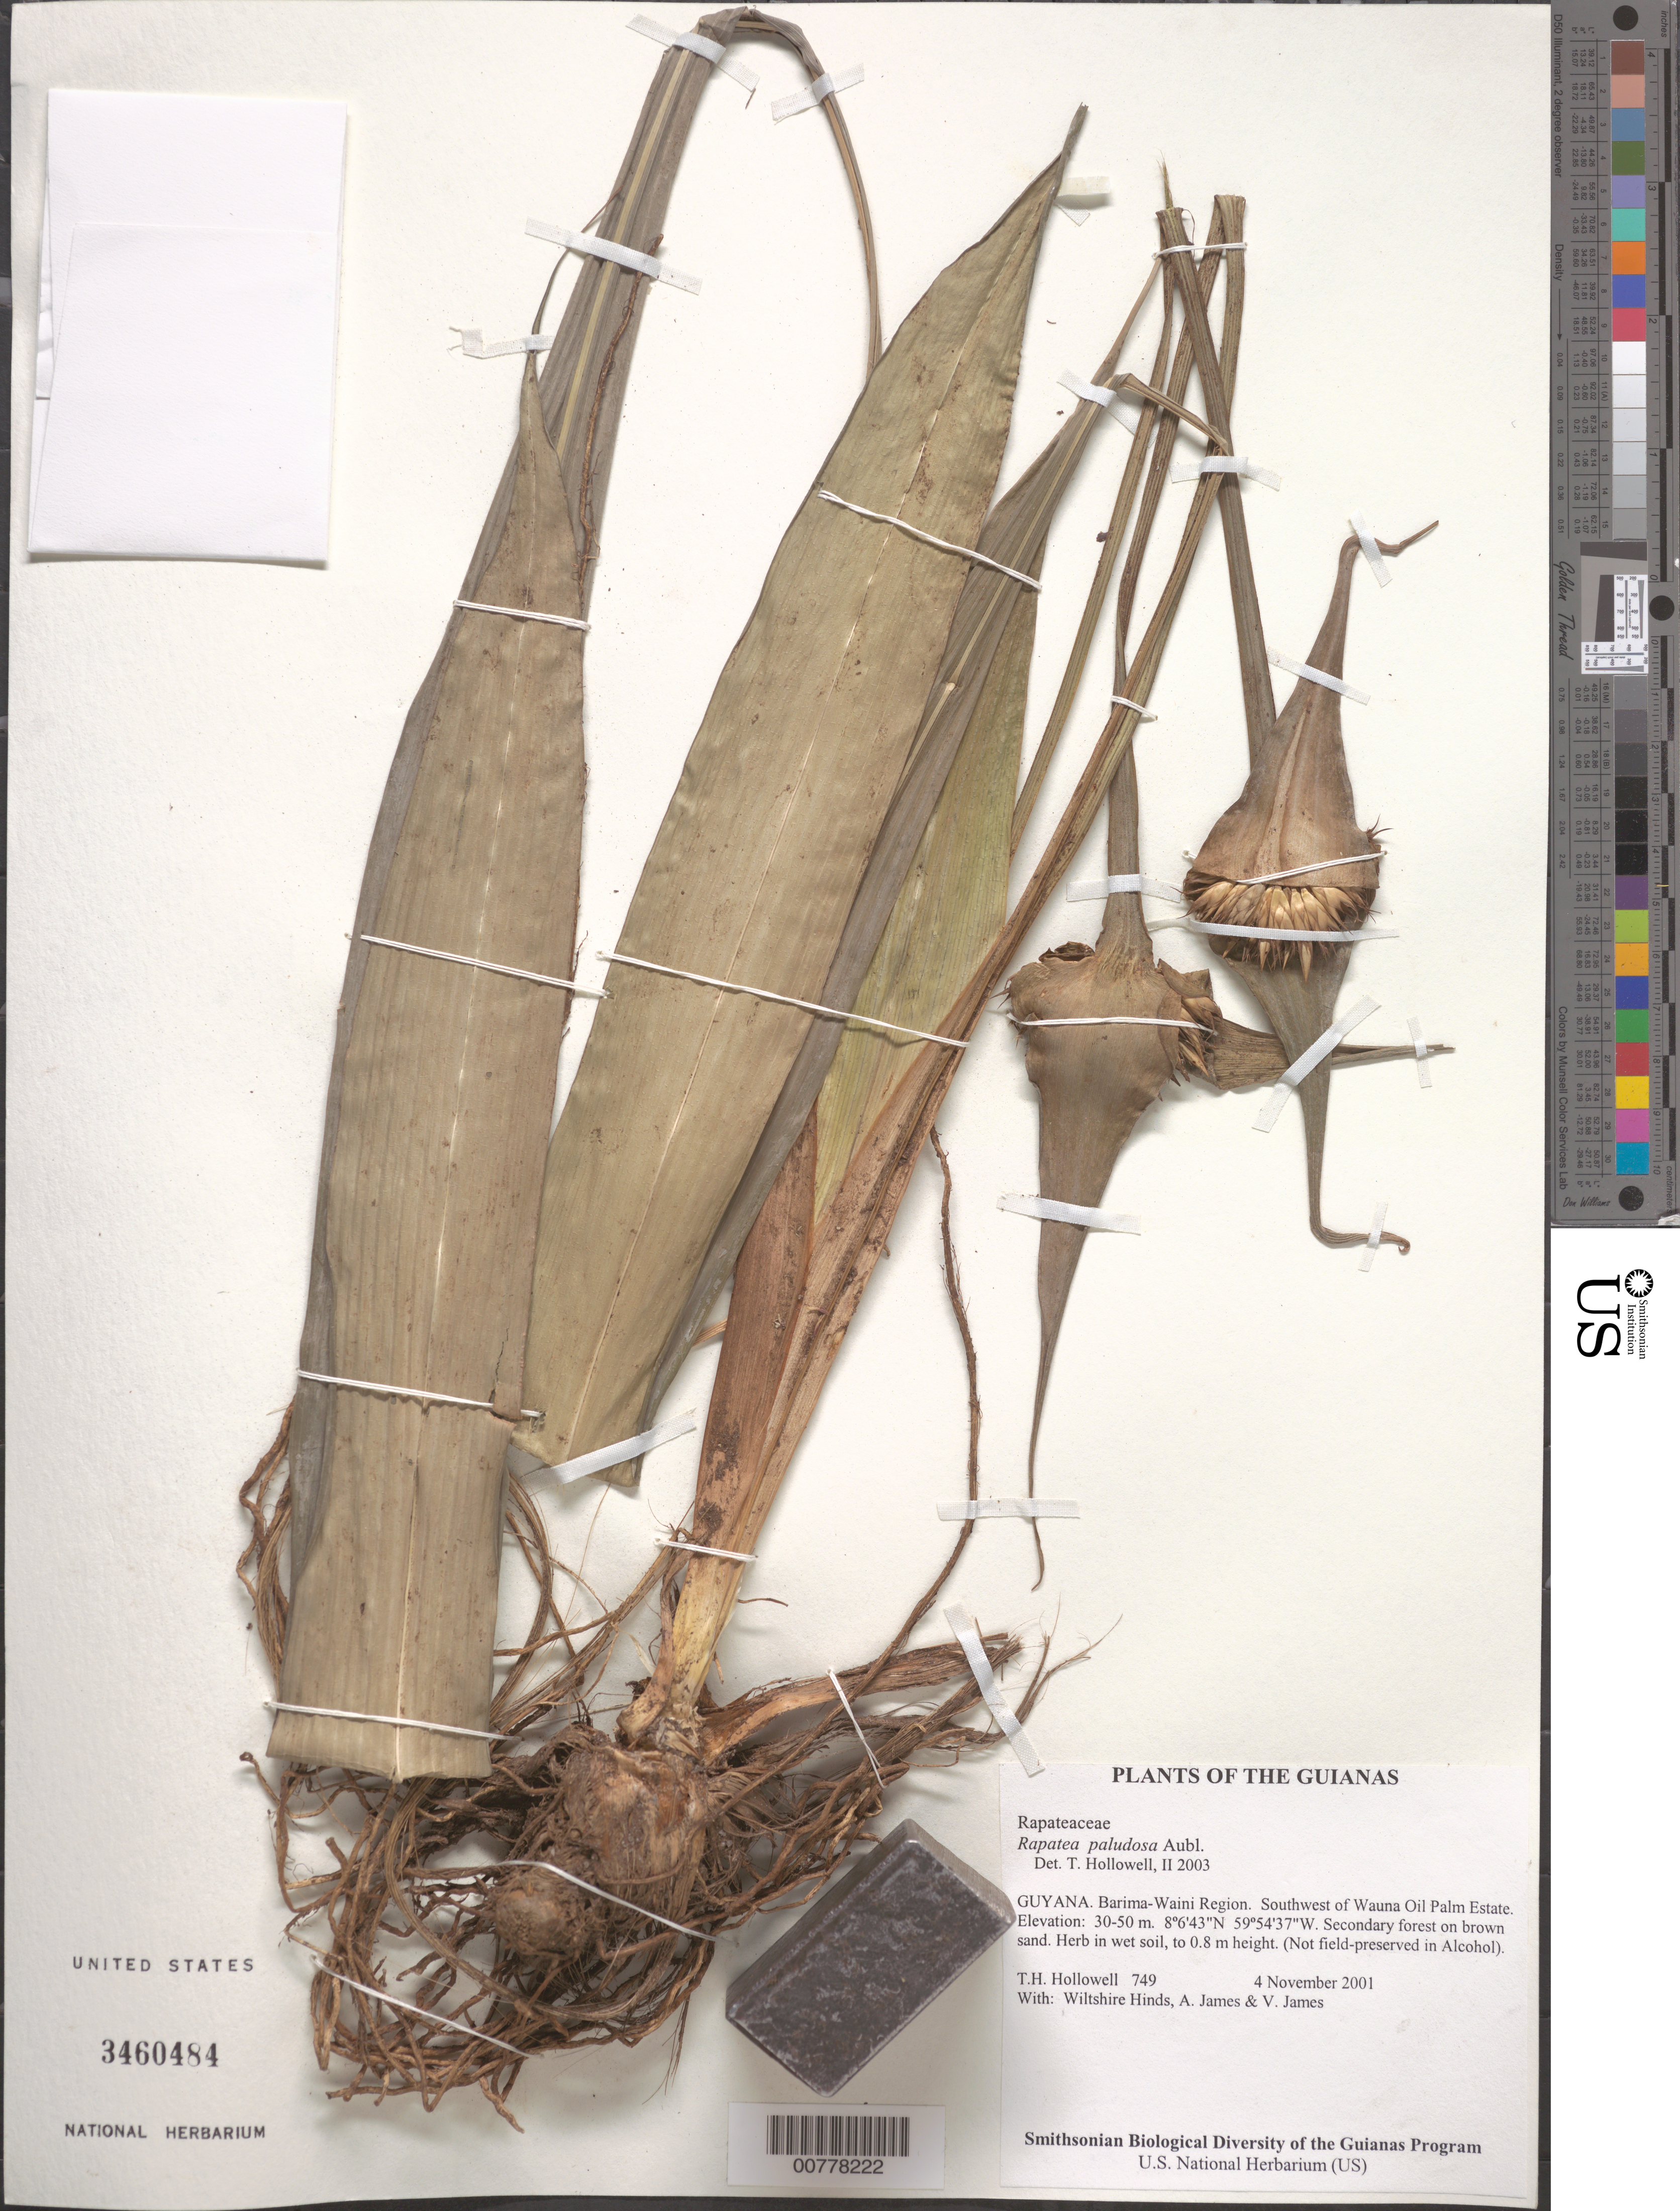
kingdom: Plantae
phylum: Tracheophyta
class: Liliopsida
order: Poales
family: Rapateaceae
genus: Rapatea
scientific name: Rapatea paludosa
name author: Aubl.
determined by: Hollowell, T. H., (BOT), Smithsonian Institution - National Museum of Natural History (UNITED STATES)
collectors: T. Hollowell, W. Hinds, A. James & V. James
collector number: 749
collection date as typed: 4 November 2001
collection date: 2001-11-04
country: Guyana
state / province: Barima-Waini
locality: Southwest of Wauna Oil Palm Estate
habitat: Secondary forest on brown sand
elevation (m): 30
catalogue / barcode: US 3460484